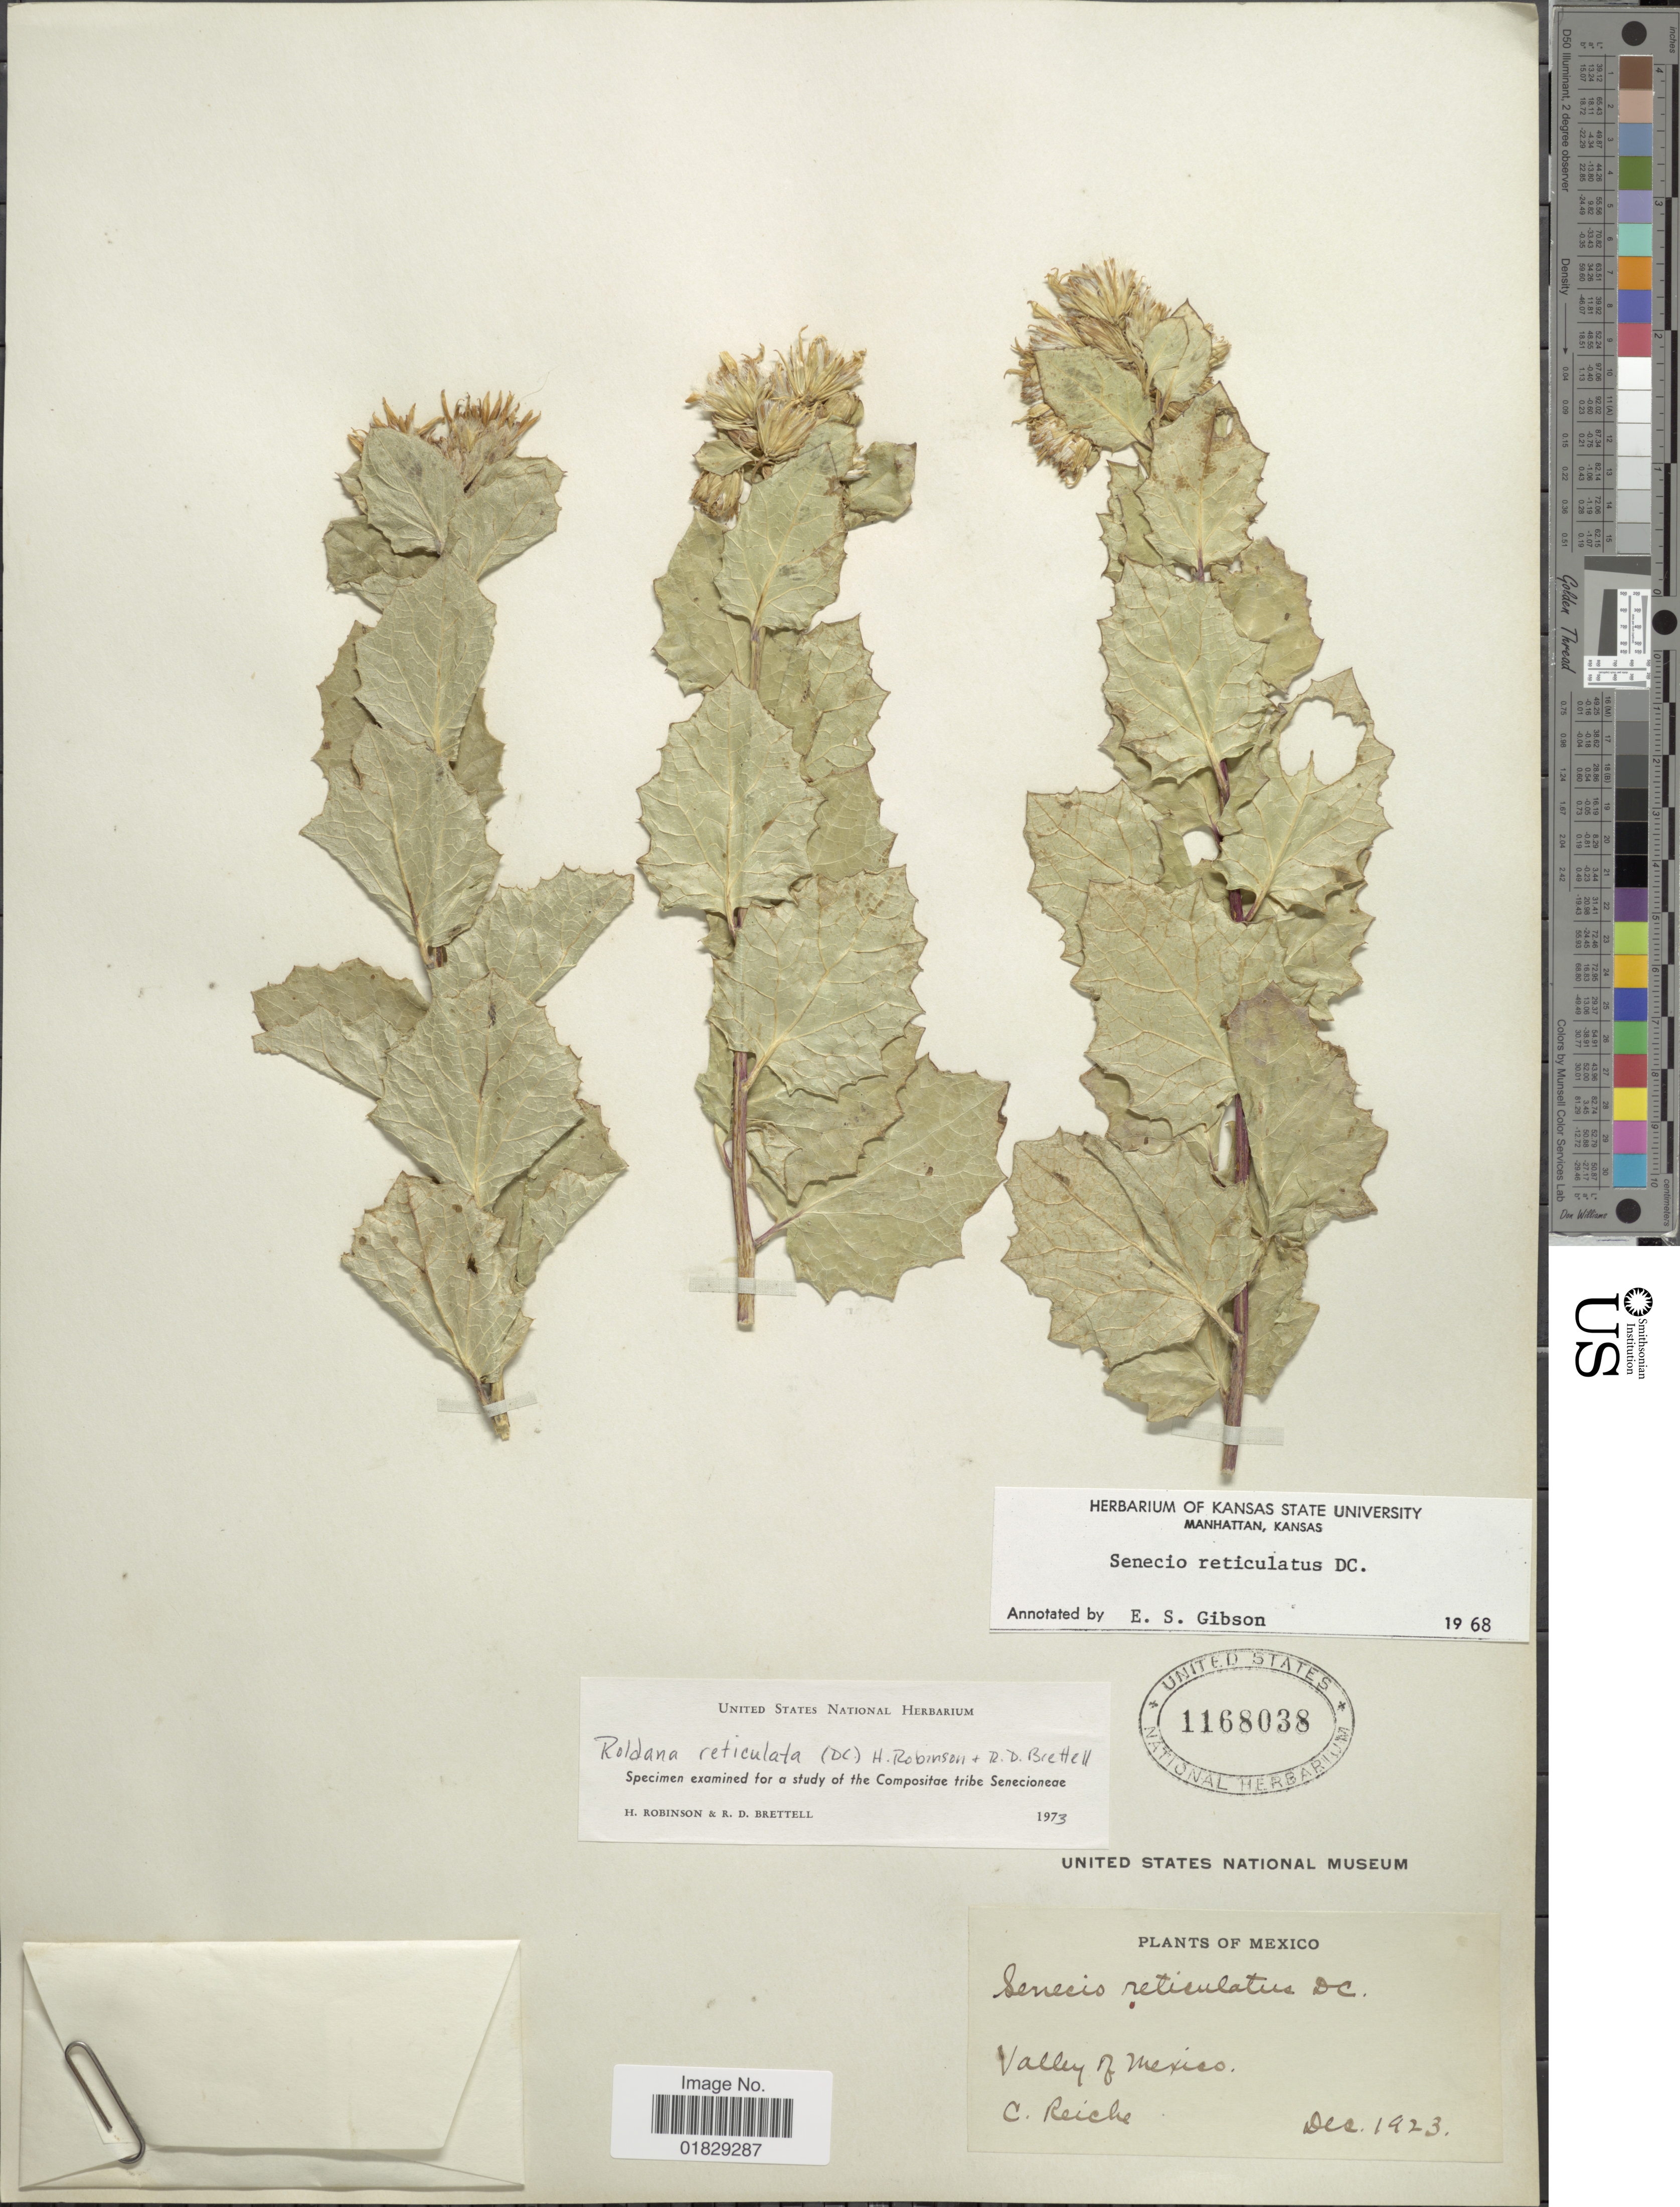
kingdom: Plantae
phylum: Tracheophyta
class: Magnoliopsida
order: Asterales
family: Asteraceae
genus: Roldana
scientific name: Roldana reticulata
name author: (DC.) H. Rob. & Brettell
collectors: Reiche, C.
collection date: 1923-12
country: Mexico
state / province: México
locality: Valley of Mexico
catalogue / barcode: US 1168038